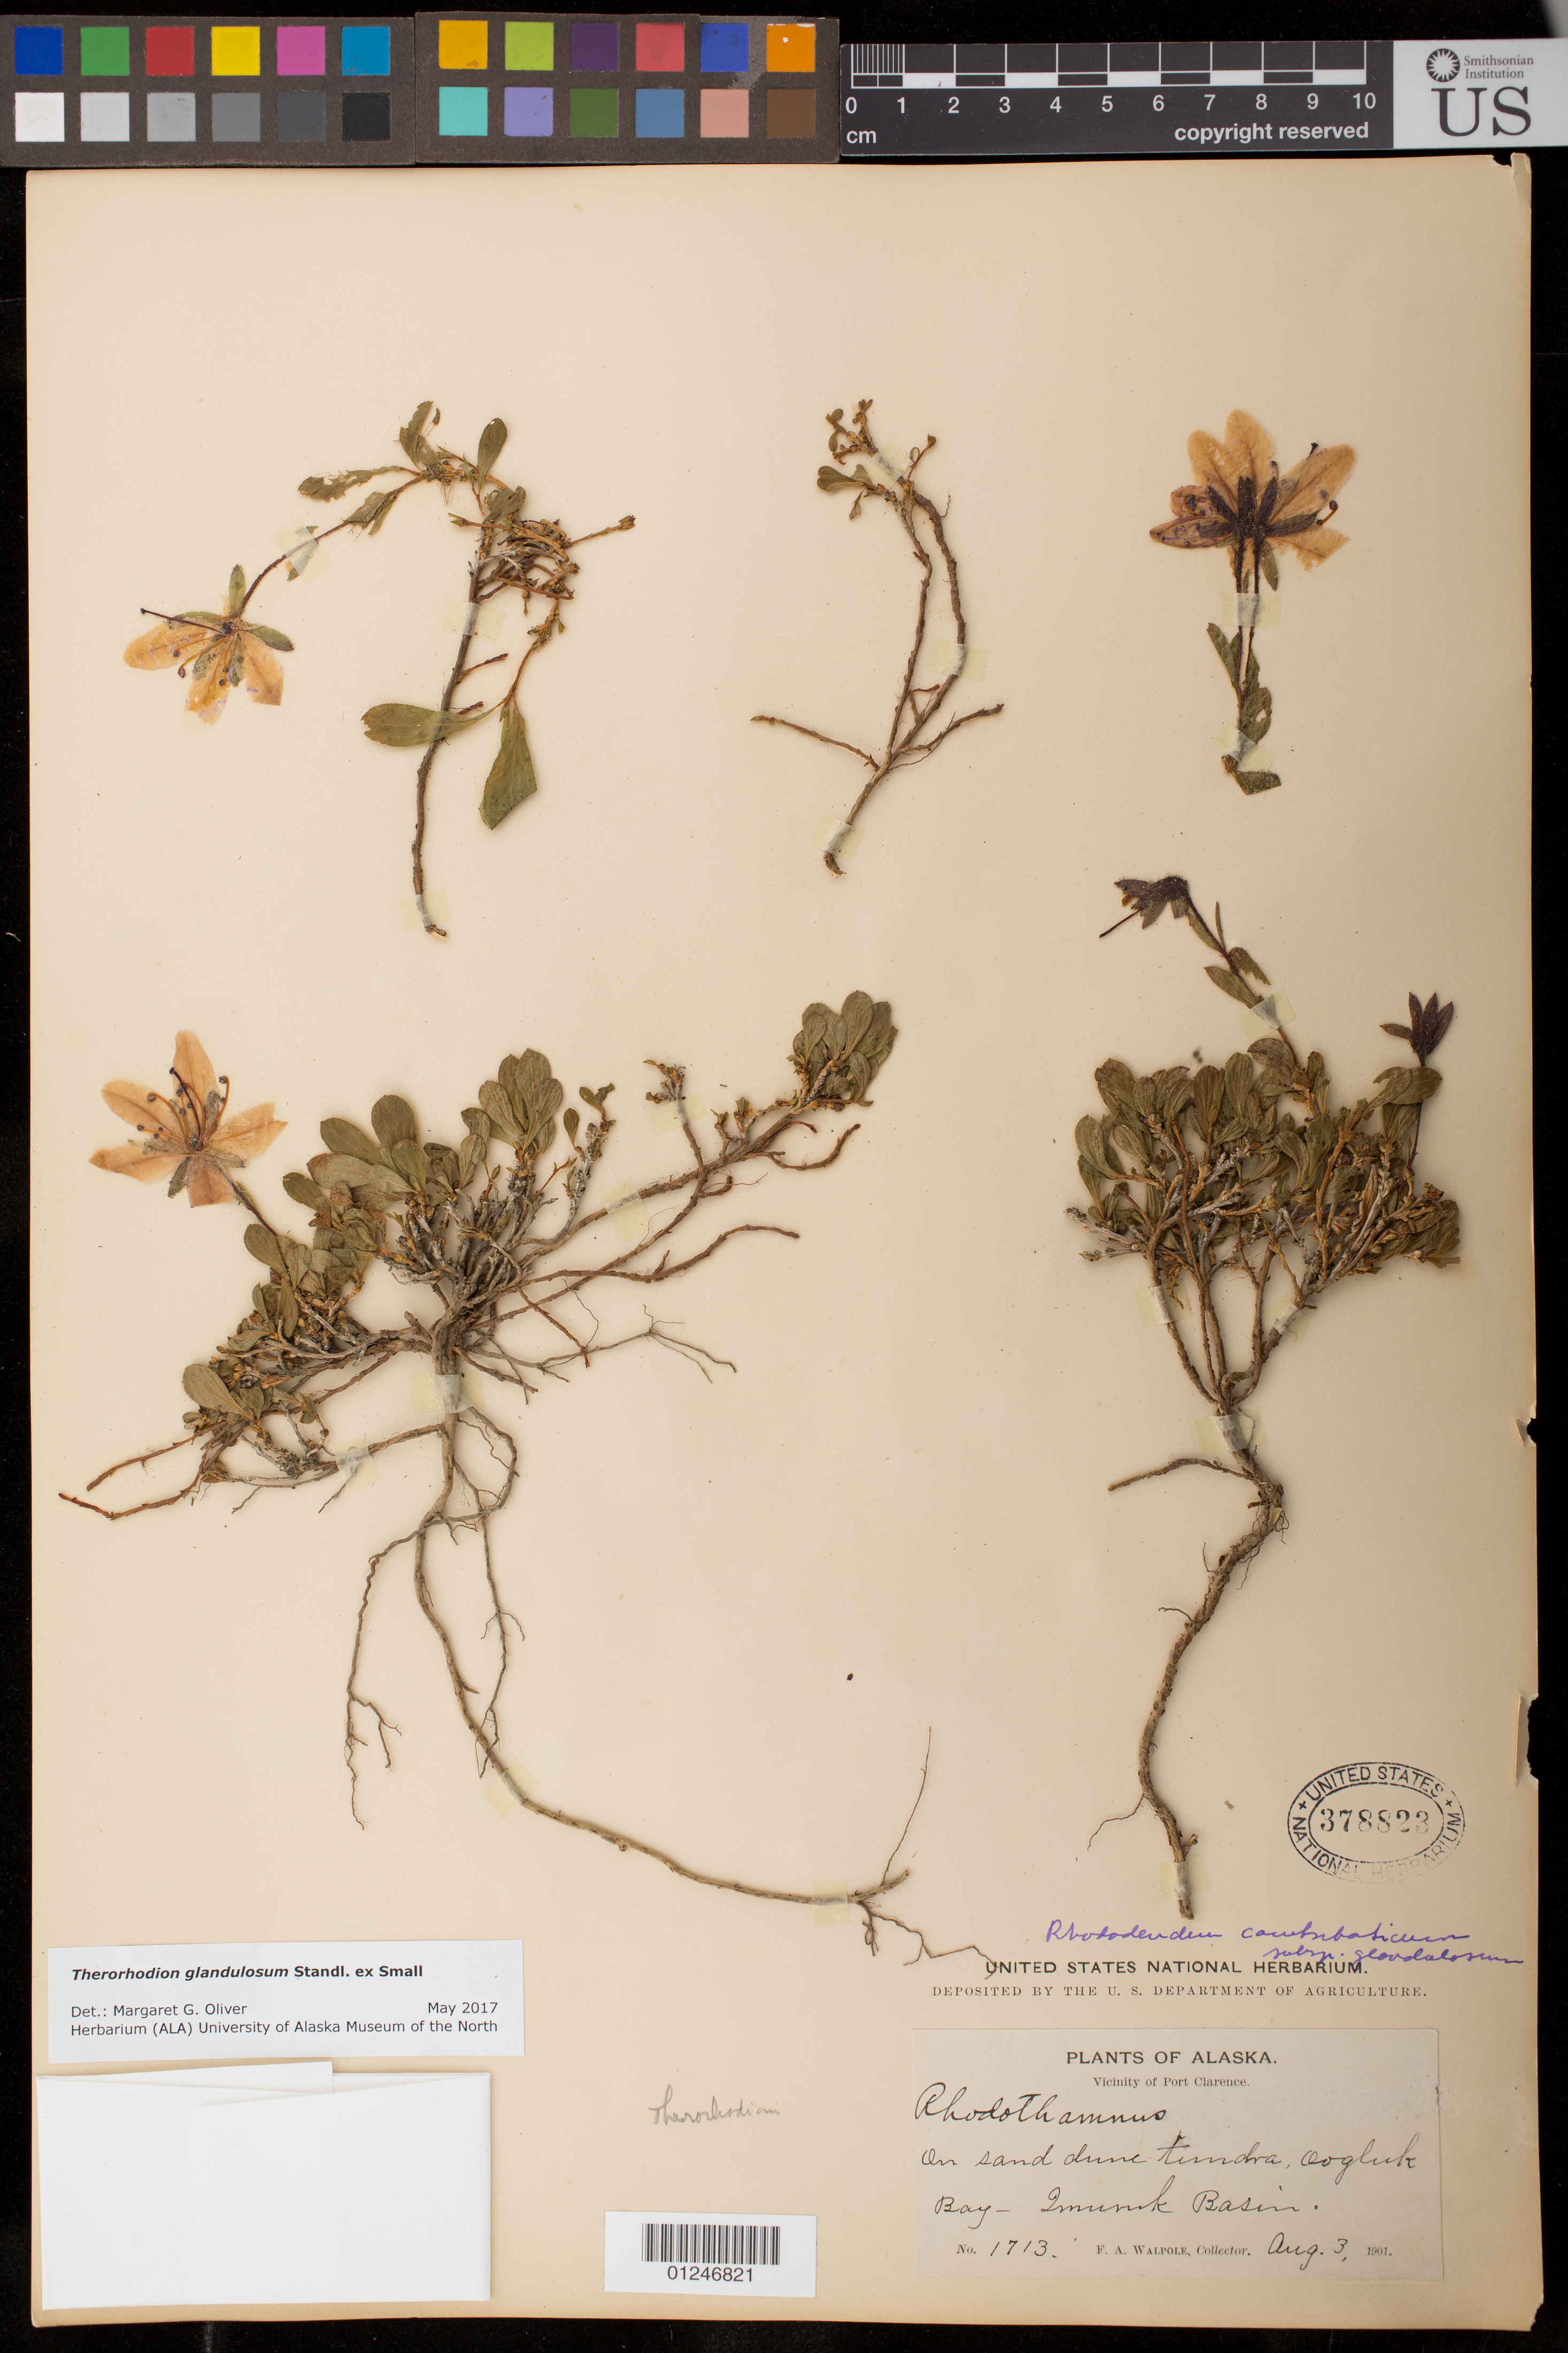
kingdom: Plantae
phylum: Tracheophyta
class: Magnoliopsida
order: Ericales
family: Ericaceae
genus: Therorhodion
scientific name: Therorhodion glandulosum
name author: Standl. ex Small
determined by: Oliver, M. G., (ALA), University of Alaska Museum of the North (UNITED STATES)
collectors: F. Walpole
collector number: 1713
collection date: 1901-08-03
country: United States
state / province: Alaska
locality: Vicinity of Port Clarence, Sand dune tundra, Oogluk Bay, Imuruk Basin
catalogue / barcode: US 378823